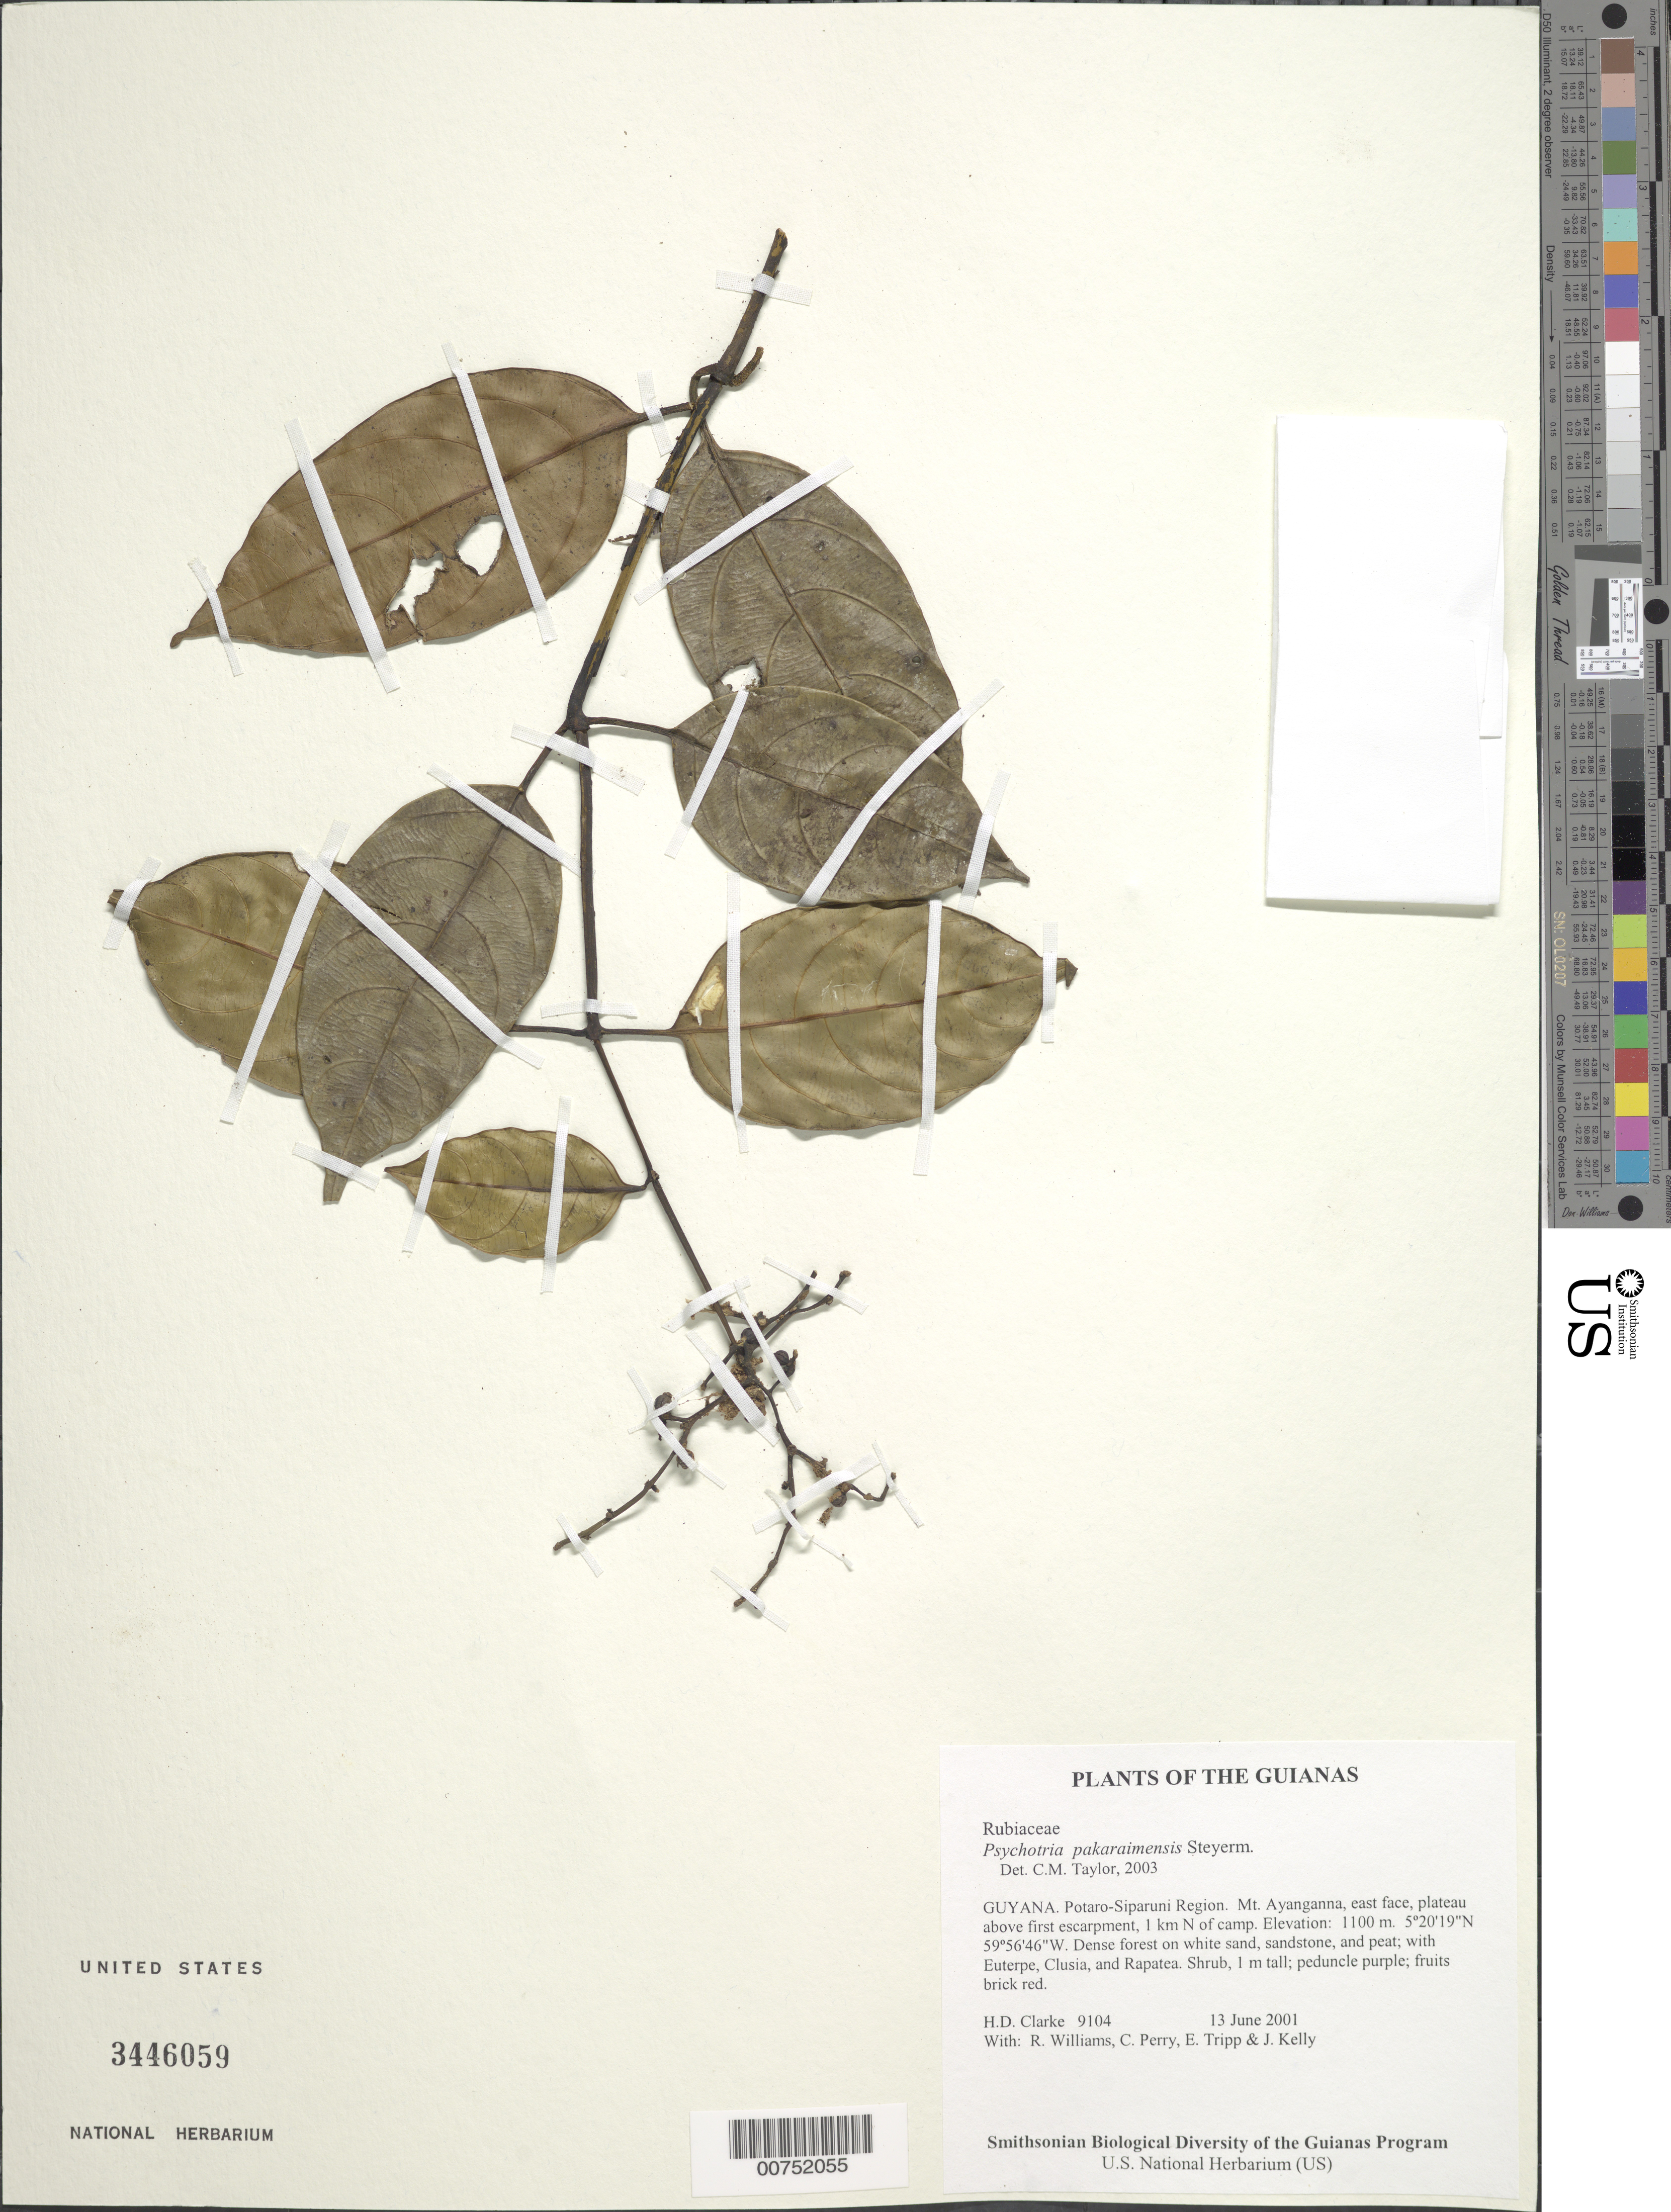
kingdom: Plantae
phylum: Tracheophyta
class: Magnoliopsida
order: Gentianales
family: Rubiaceae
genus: Palicourea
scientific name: Palicourea pakaraimensis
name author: (Steyerm.) Delprete & J.H. Kirkbr.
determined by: Kirkbride, J. H., Jr.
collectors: H. D. Clarke, R. Williams, C. Perry, E. Tripp & J. Kelly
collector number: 9104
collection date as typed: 13 June 2001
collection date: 2001-06-13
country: Guyana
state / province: Potaro-Siparuni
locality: Mt. Ayanganna, east face, plateau above first escarpment, 1 km N of camp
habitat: Dense forest on white sand, sandstone, and peat; with Euterpe, Clusia, and Rapatea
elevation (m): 1100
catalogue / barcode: US 3446059